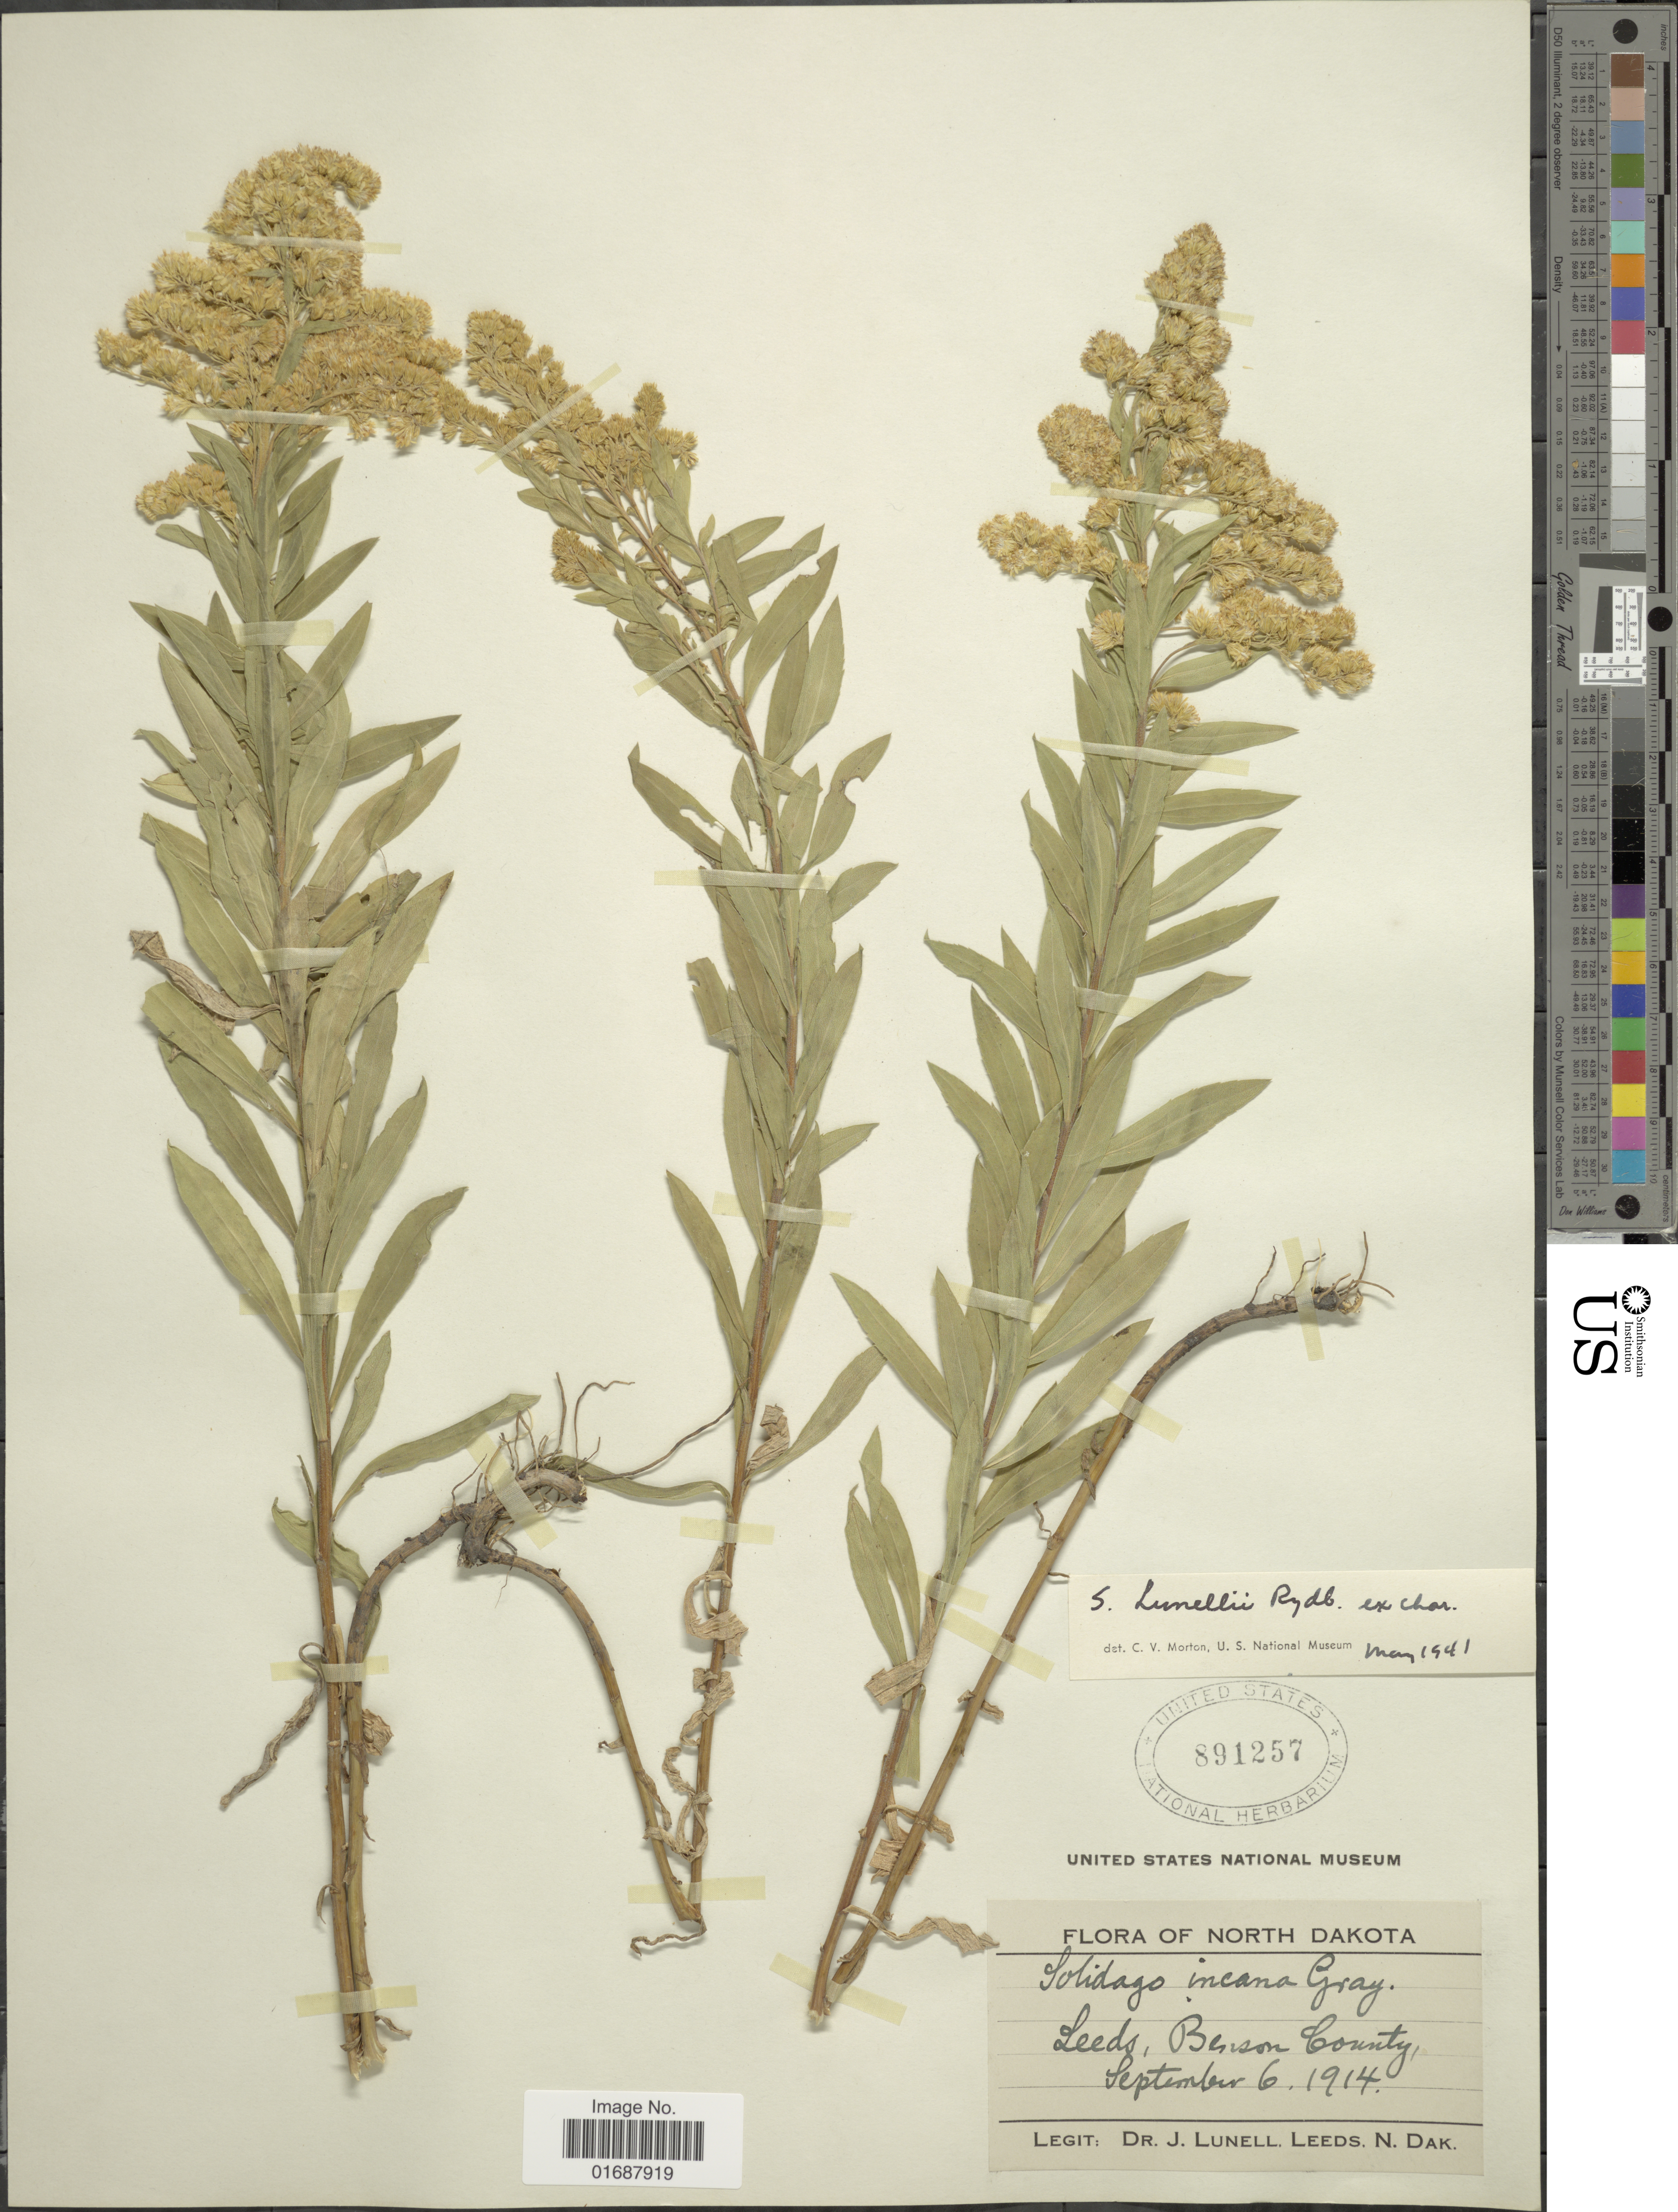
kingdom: Plantae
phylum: Tracheophyta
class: Magnoliopsida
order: Asterales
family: Asteraceae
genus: Solidago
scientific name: Solidago lunellii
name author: Rydb.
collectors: J. Lunell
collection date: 1914-09-06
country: United States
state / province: North Dakota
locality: North Dakota, Leeds, Benson County.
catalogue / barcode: US 891257